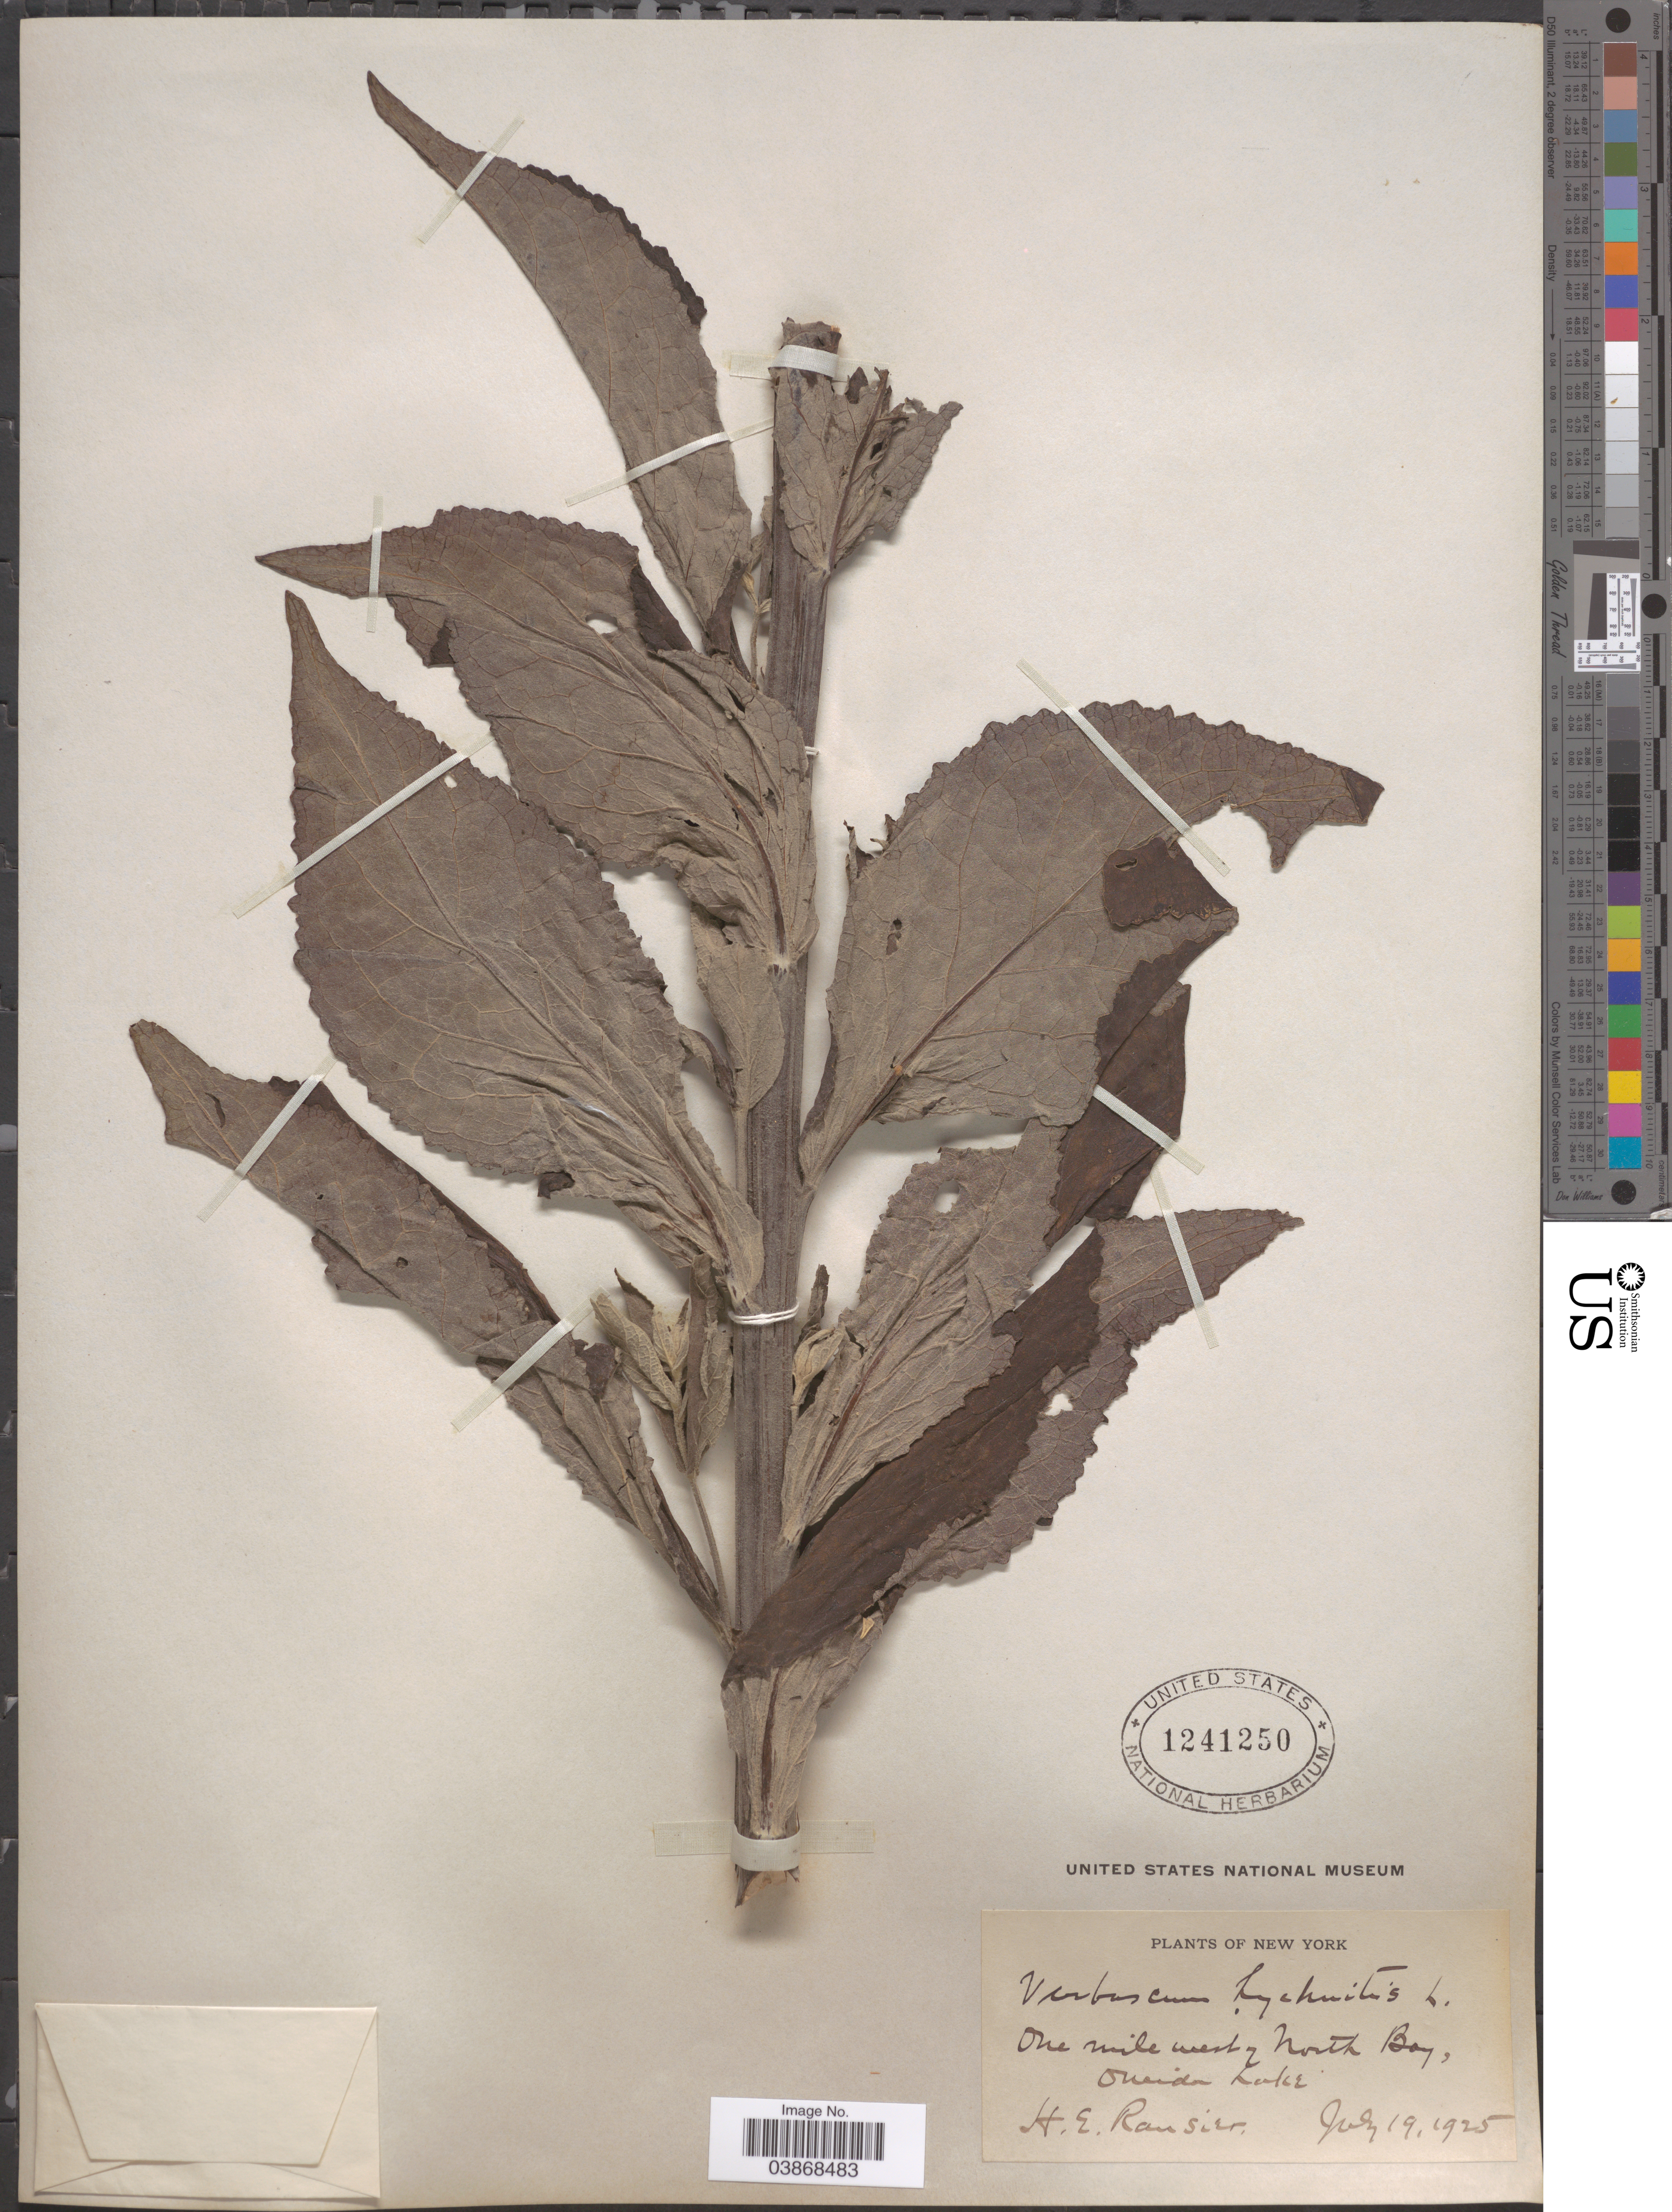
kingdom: Plantae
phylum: Tracheophyta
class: Magnoliopsida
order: Lamiales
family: Scrophulariaceae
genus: Verbascum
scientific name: Verbascum lychnitis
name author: L.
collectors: H. Ransier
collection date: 1925-07-19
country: United States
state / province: New York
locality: One mile west of North Bay, Oneida Lake.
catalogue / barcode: US 1241250